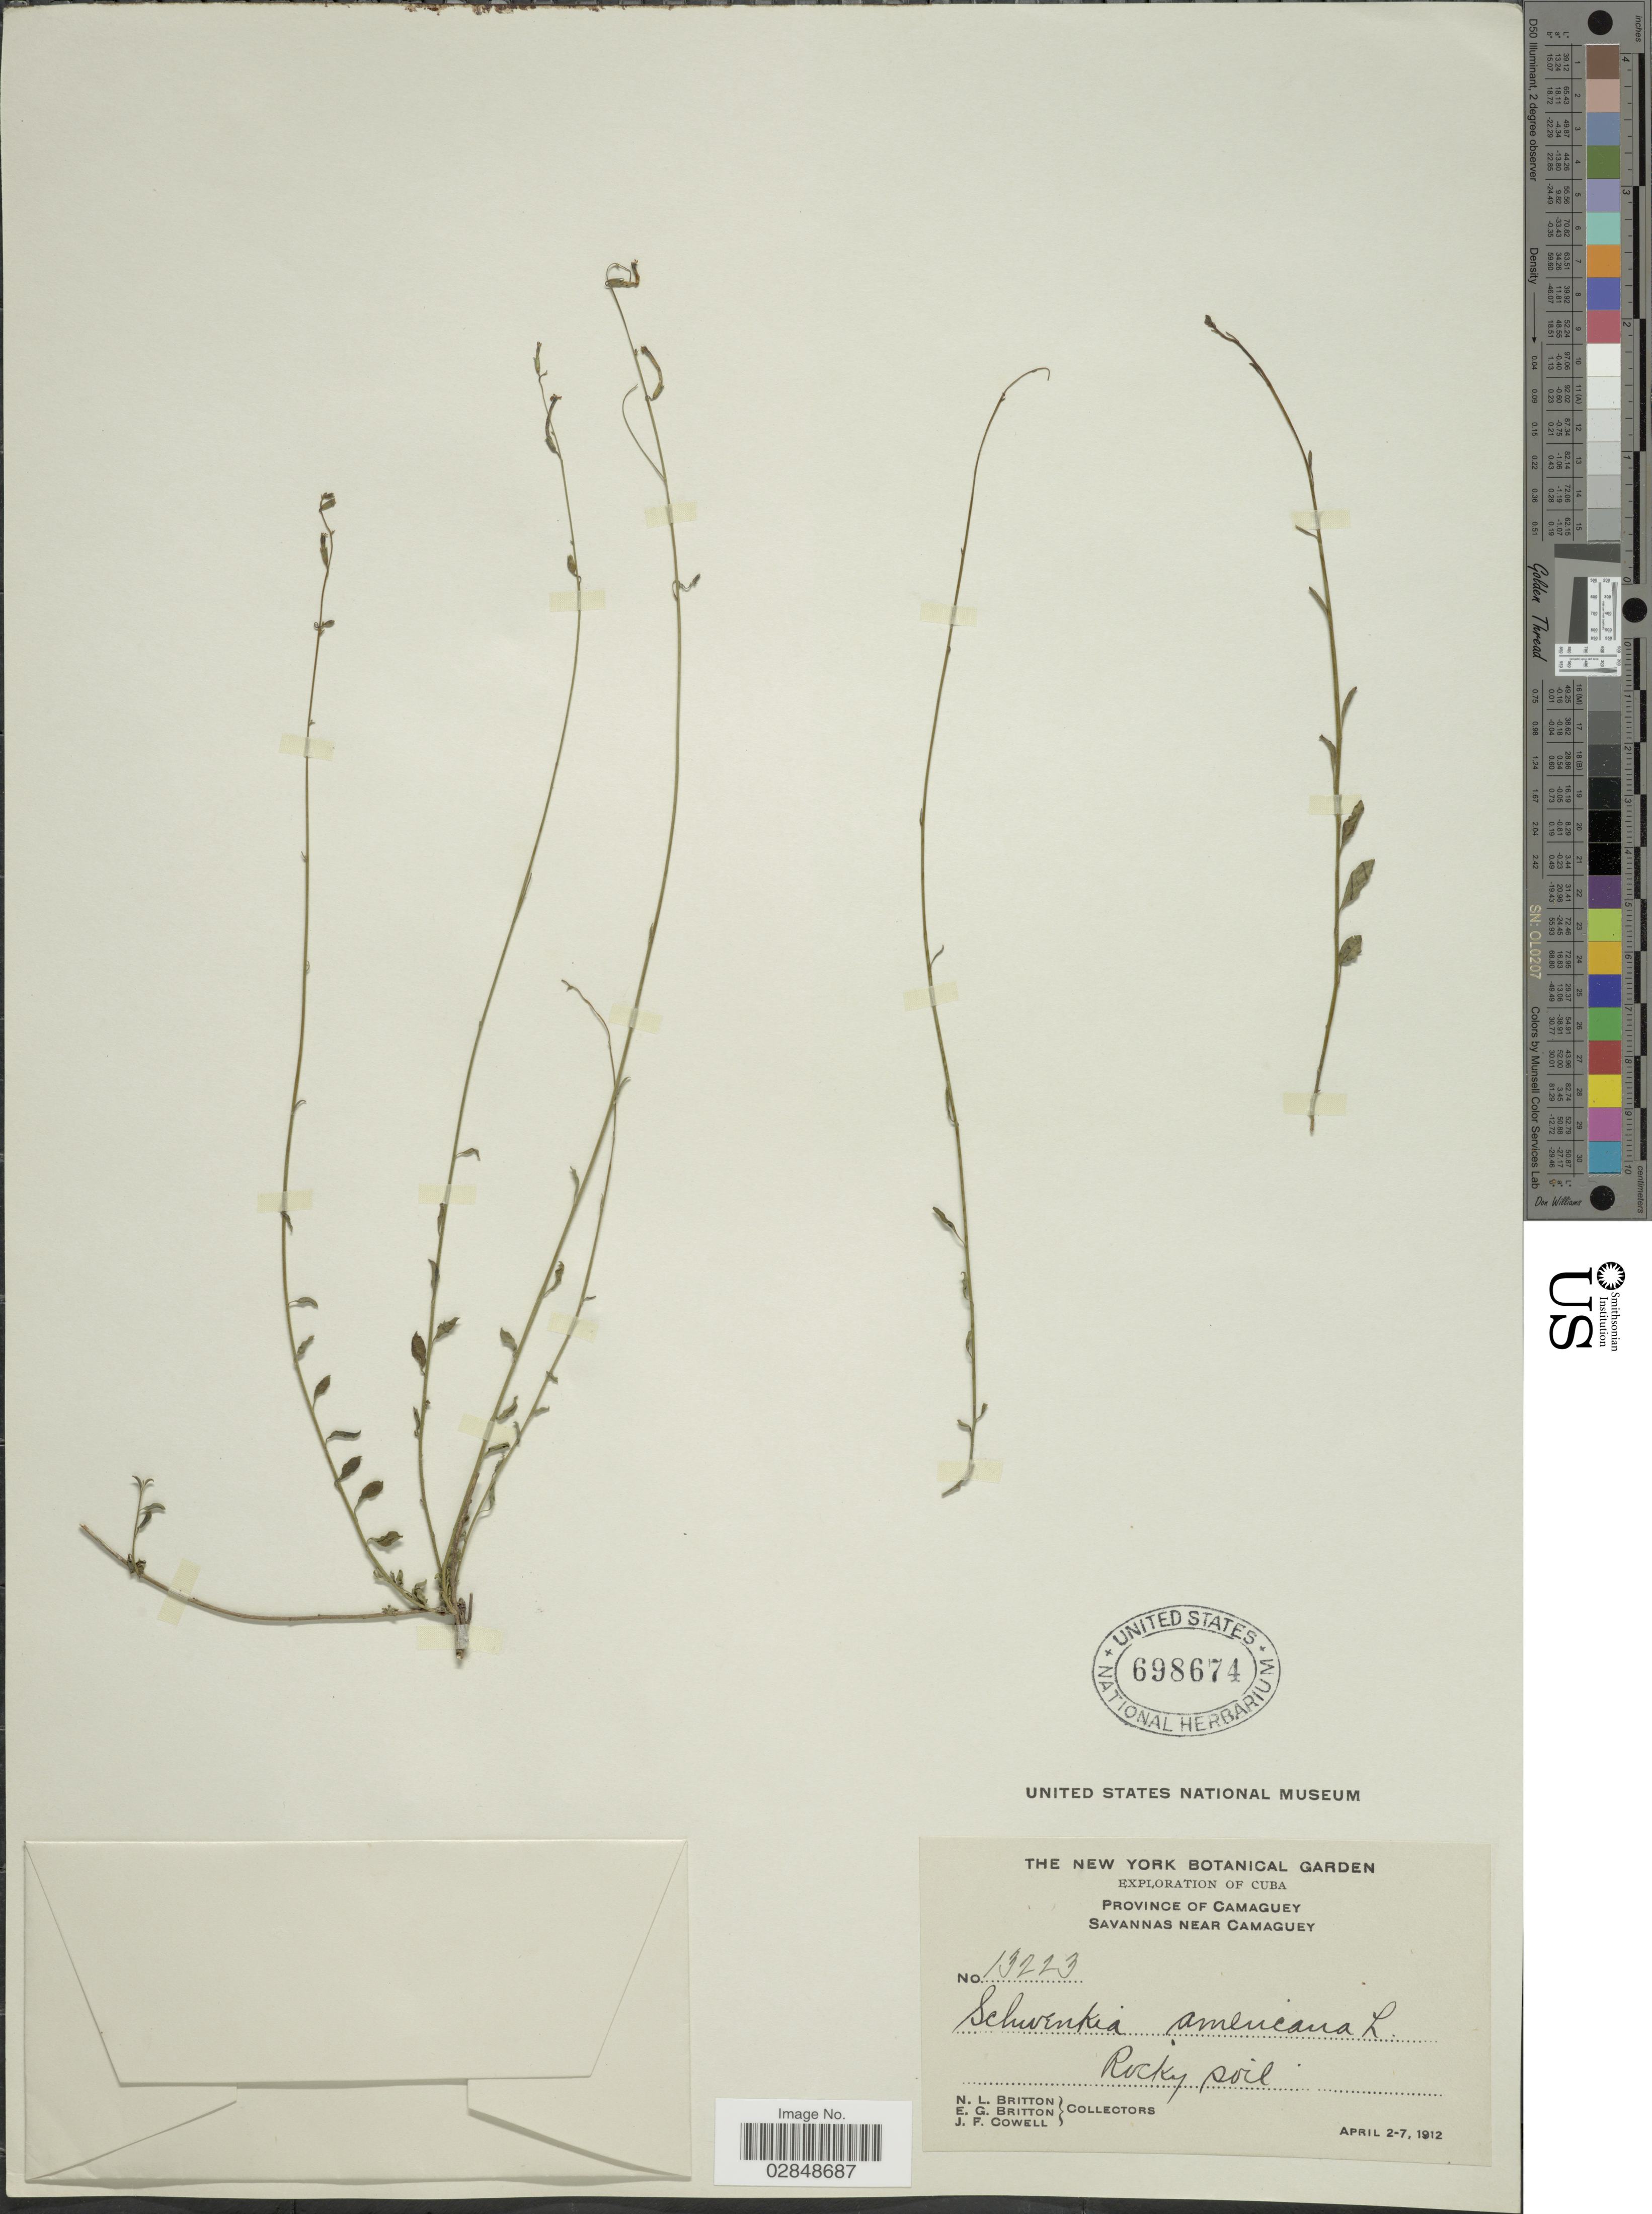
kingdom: Plantae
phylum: Tracheophyta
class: Magnoliopsida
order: Solanales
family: Solanaceae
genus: Schwenckia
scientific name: Schwenckia americana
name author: L.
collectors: N. Britton, E. G. Britton & J. F. Cowell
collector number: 13223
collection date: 1912-04-02/1912-04-07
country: Cuba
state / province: Camagüey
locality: Savannas near Camaguey.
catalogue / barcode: US 698674